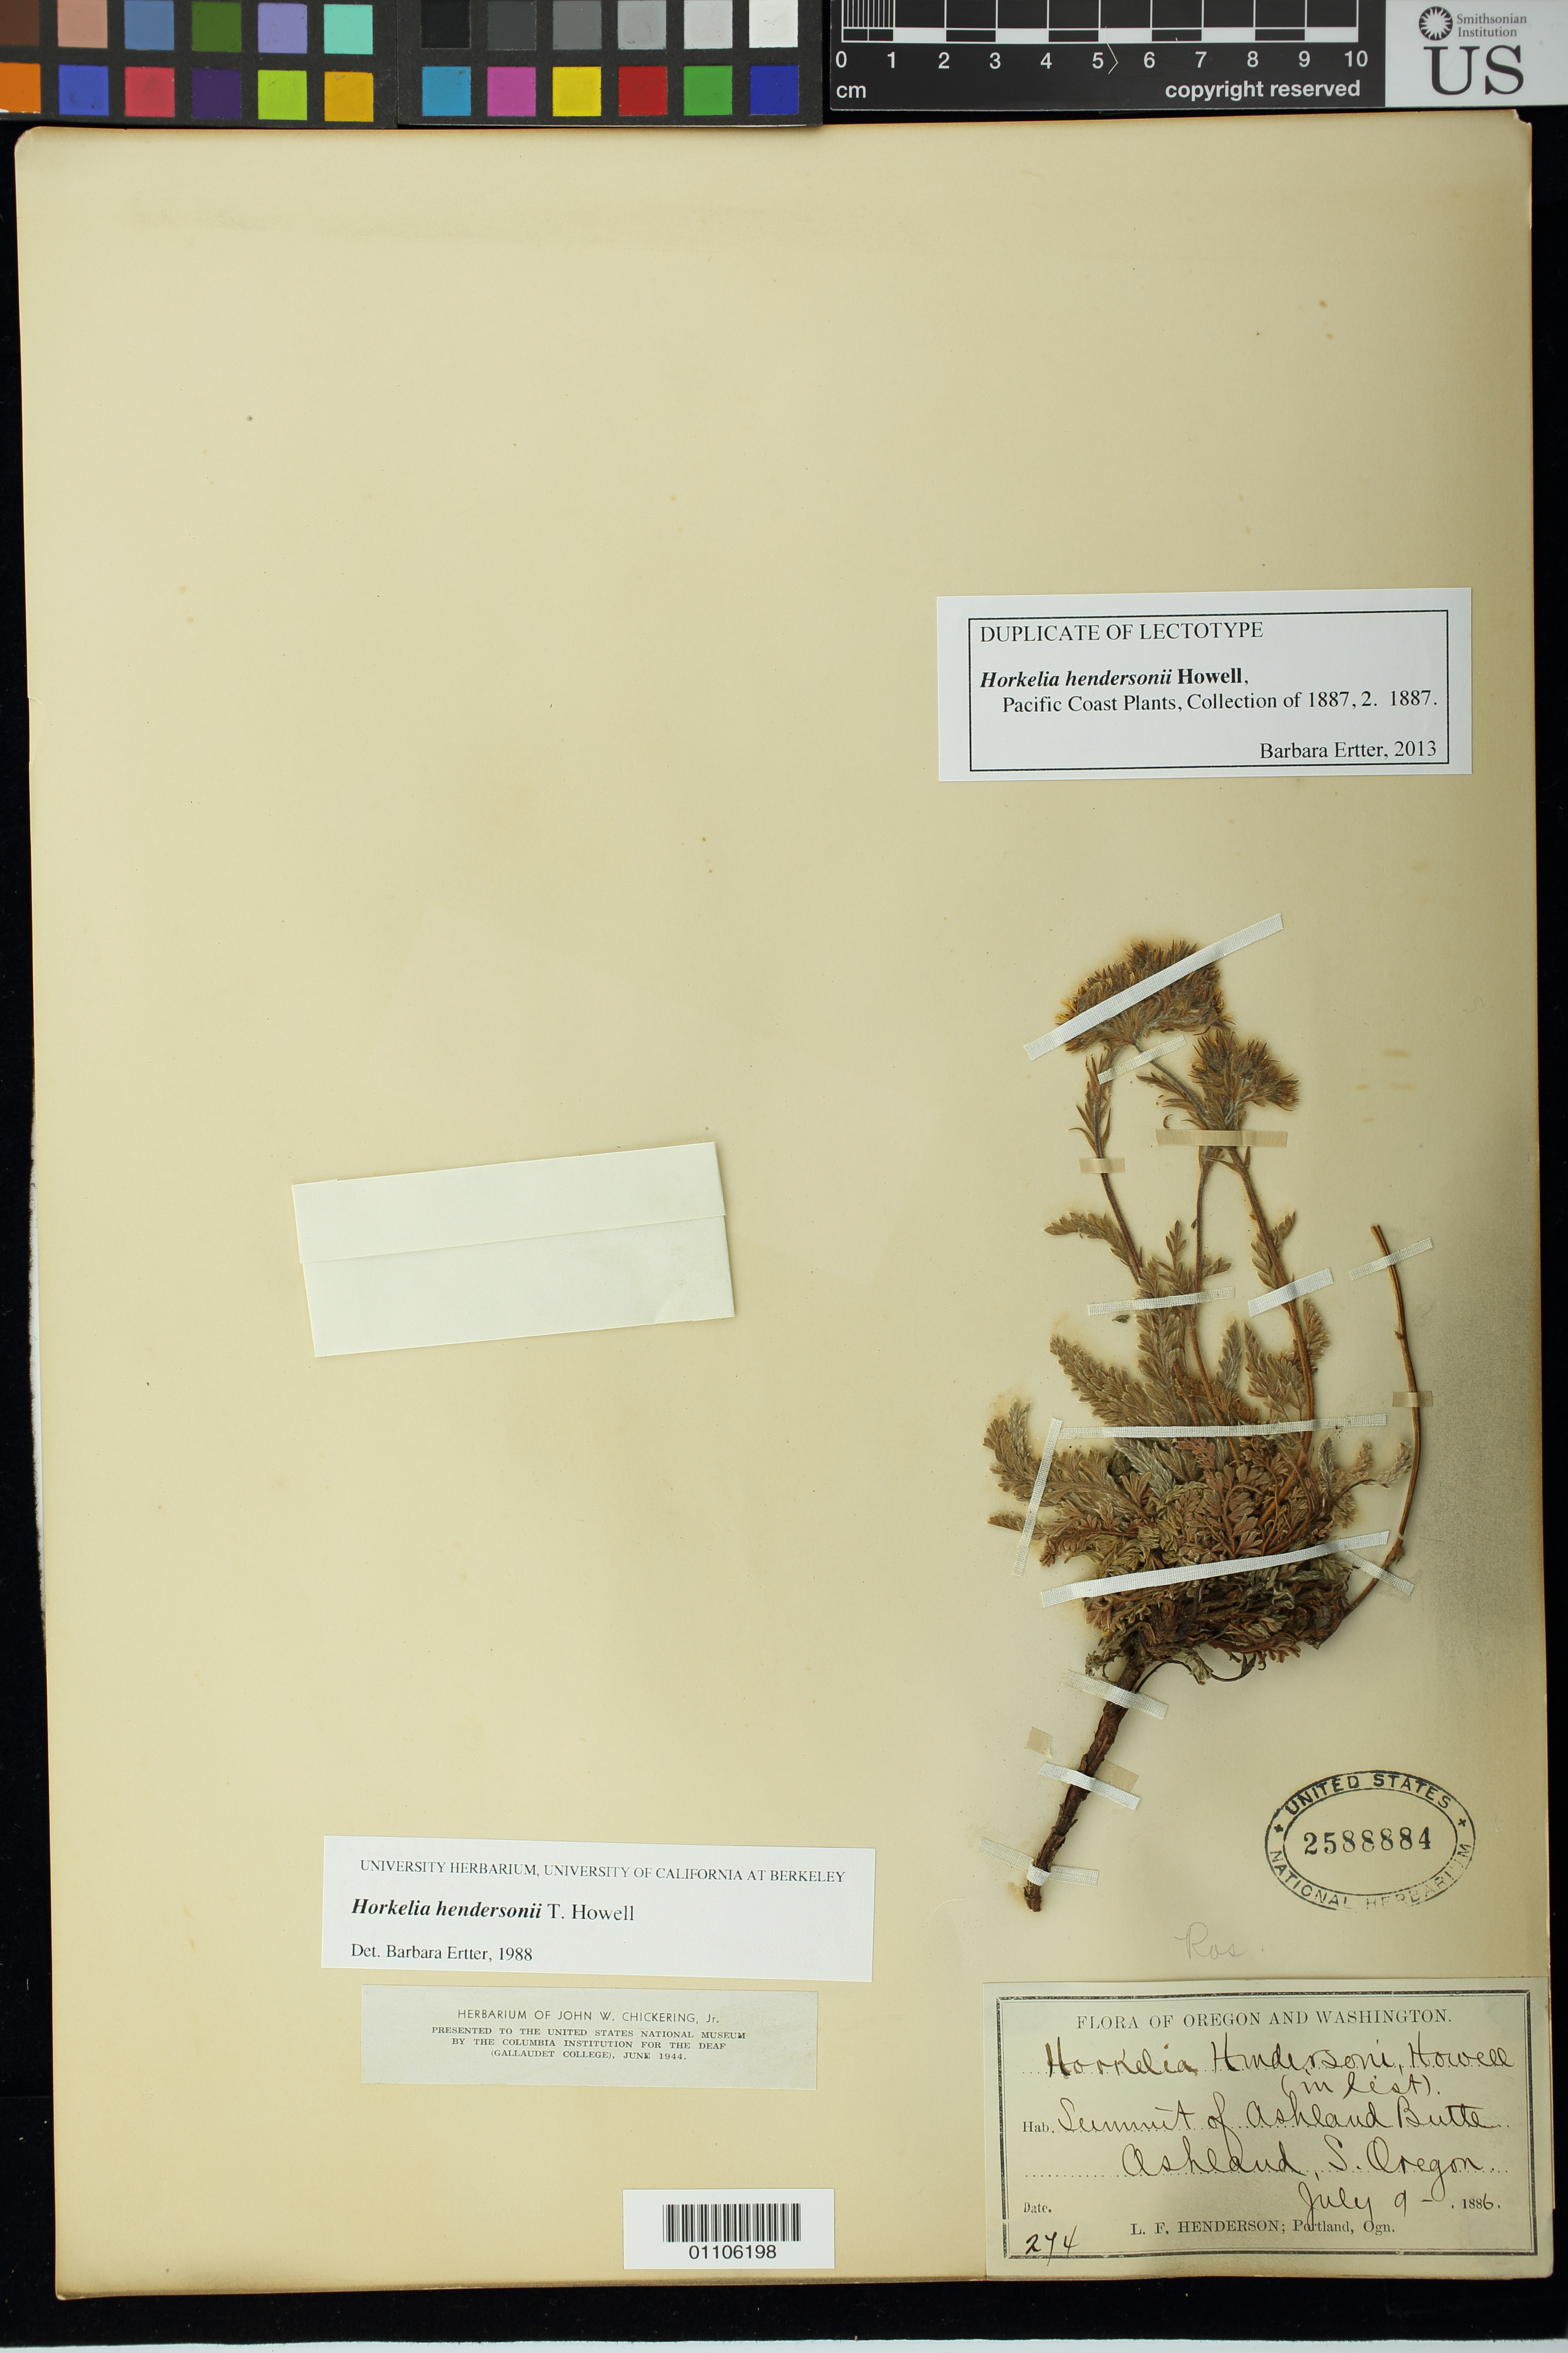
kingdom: Plantae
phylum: Tracheophyta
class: Magnoliopsida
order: Rosales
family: Rosaceae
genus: Horkelia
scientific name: Horkelia hendersonii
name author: Howell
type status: Syntype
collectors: L. F. Henderson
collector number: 274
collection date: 1886-07-09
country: United States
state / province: Oregon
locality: Summit of Ashland Butte, Ashland, S. Oregon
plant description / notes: Annotated by B. Ertter (2013) as "duplicate of lectotype"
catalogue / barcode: US 2588884